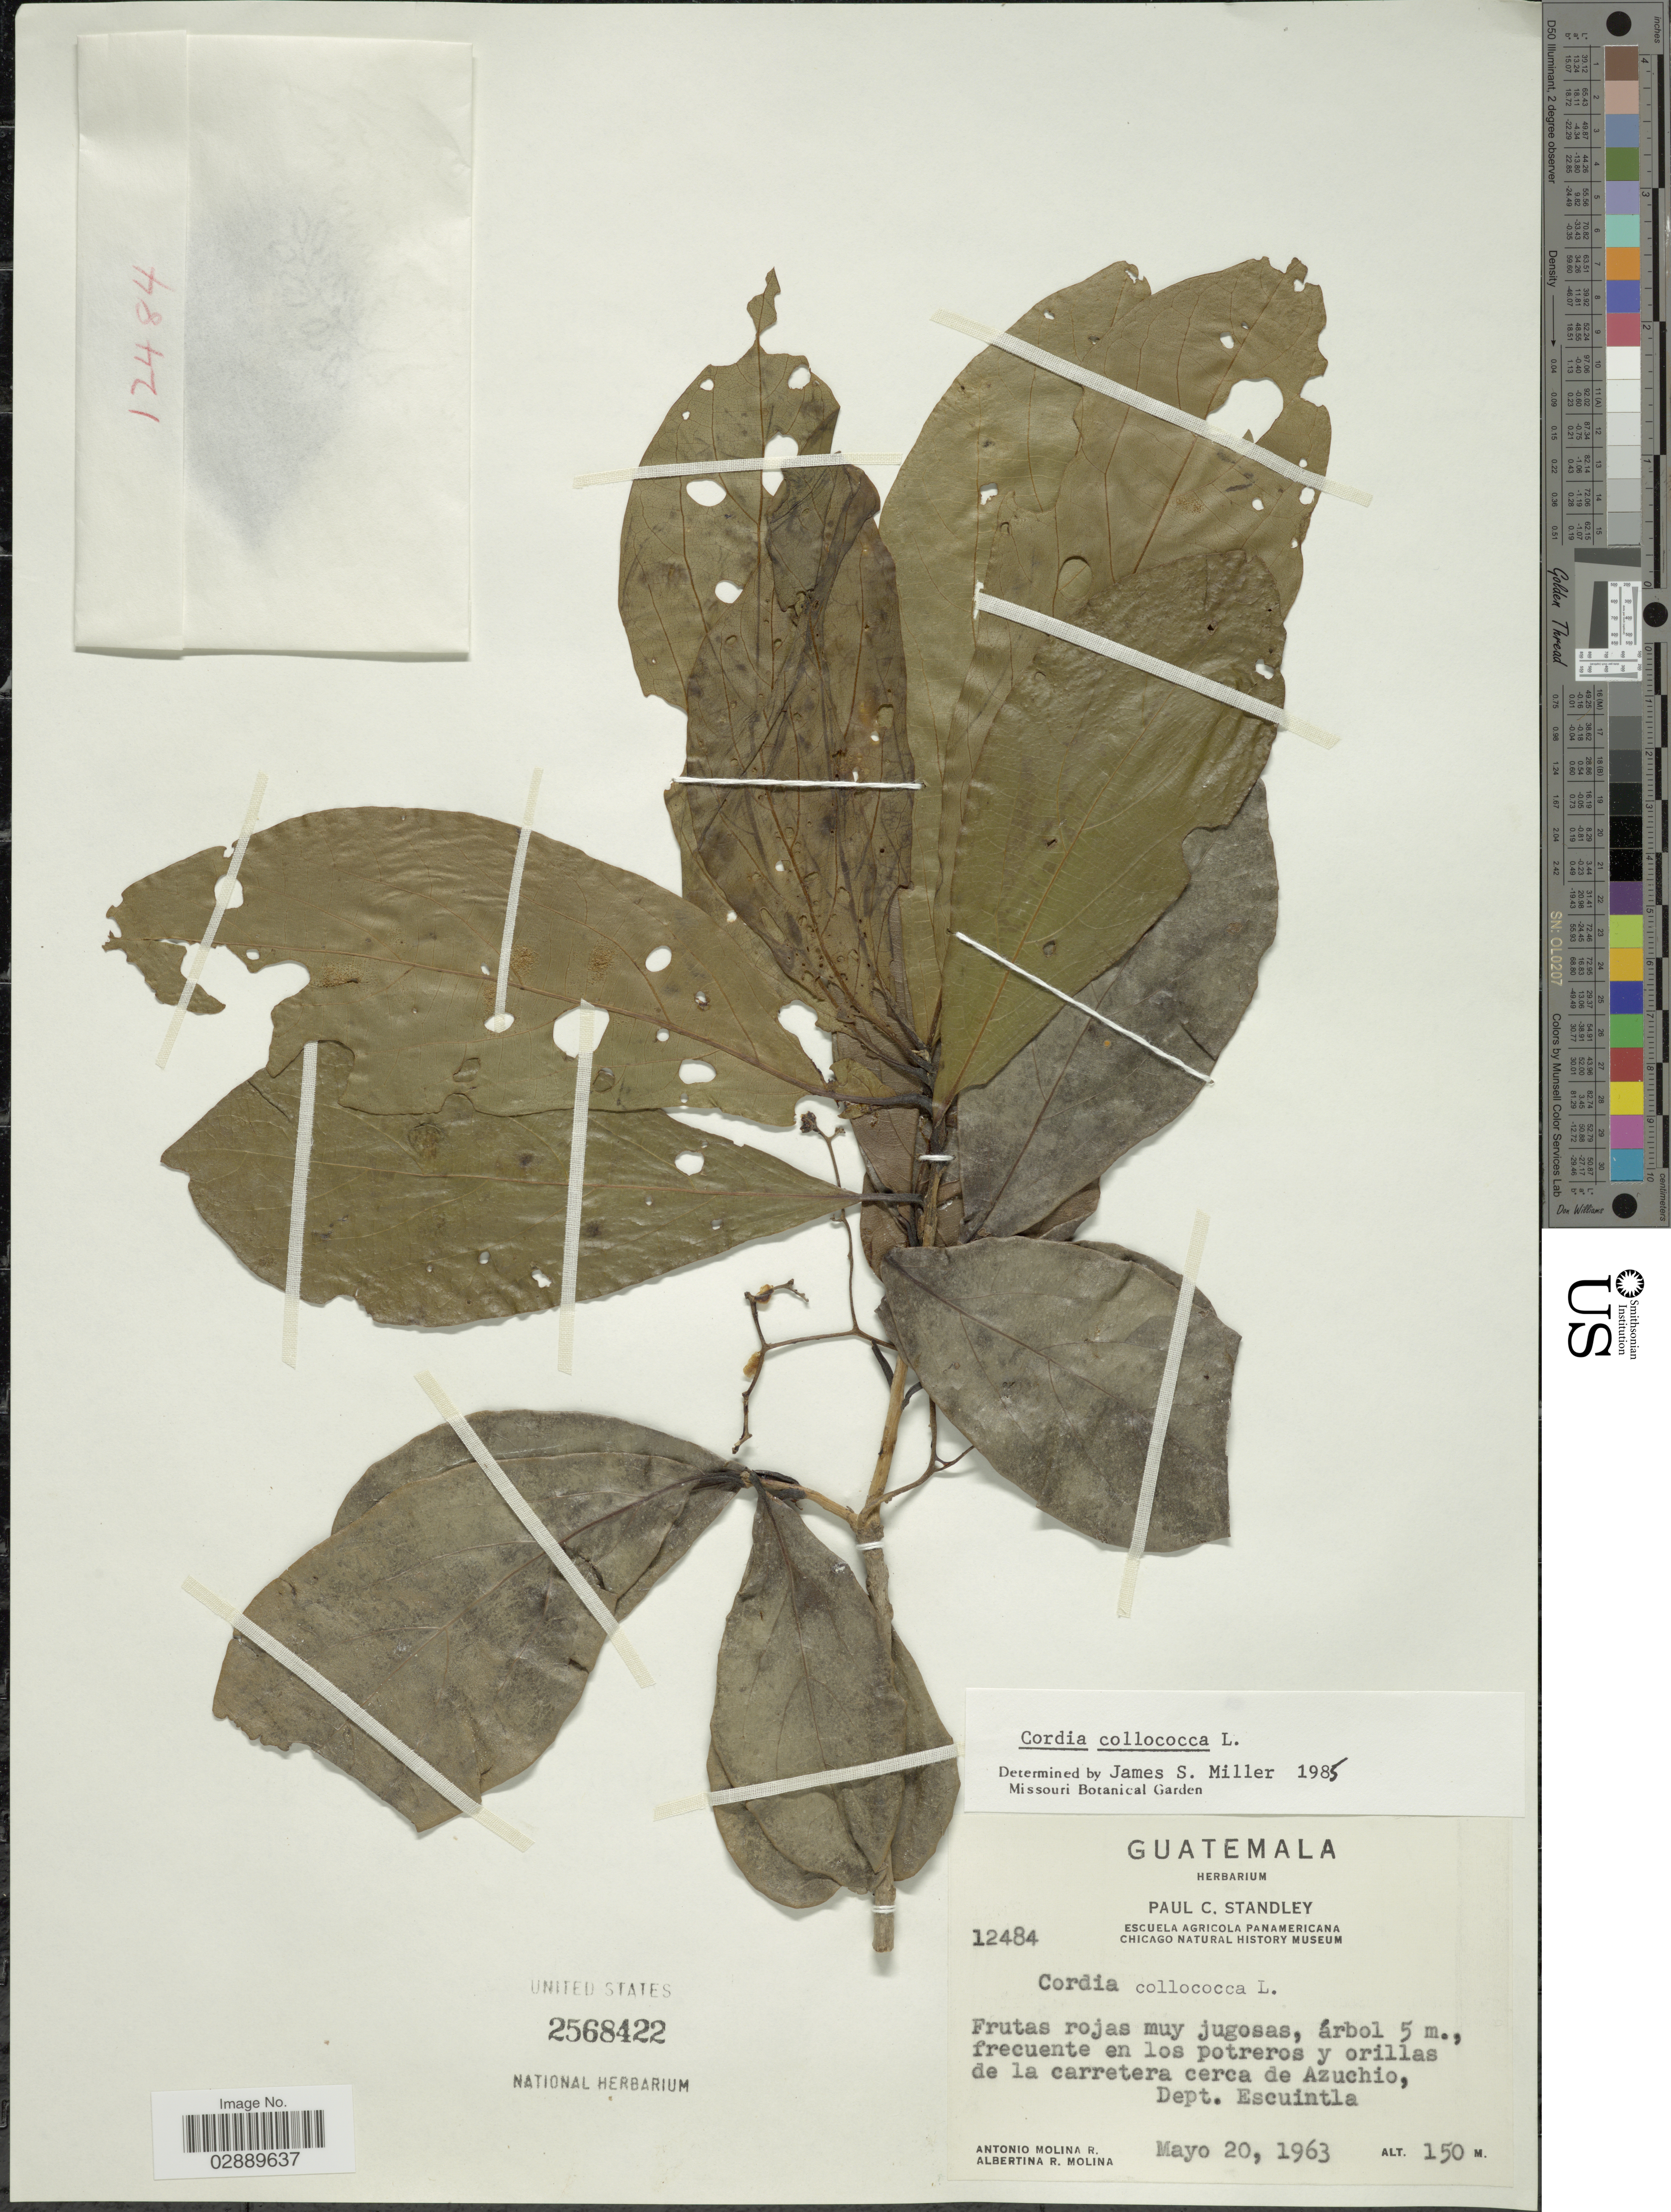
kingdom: Plantae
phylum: Tracheophyta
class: Magnoliopsida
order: Boraginales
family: Cordiaceae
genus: Cordia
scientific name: Cordia collococca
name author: L.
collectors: A. Molina R. & A. R. Molina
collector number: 12484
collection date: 1963-05-20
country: Guatemala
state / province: Escuintla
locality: Frecuente en los potreros y orillas de la carretera cerca de Azuchio, Dept. Escuintla.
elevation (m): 150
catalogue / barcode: US 2568422